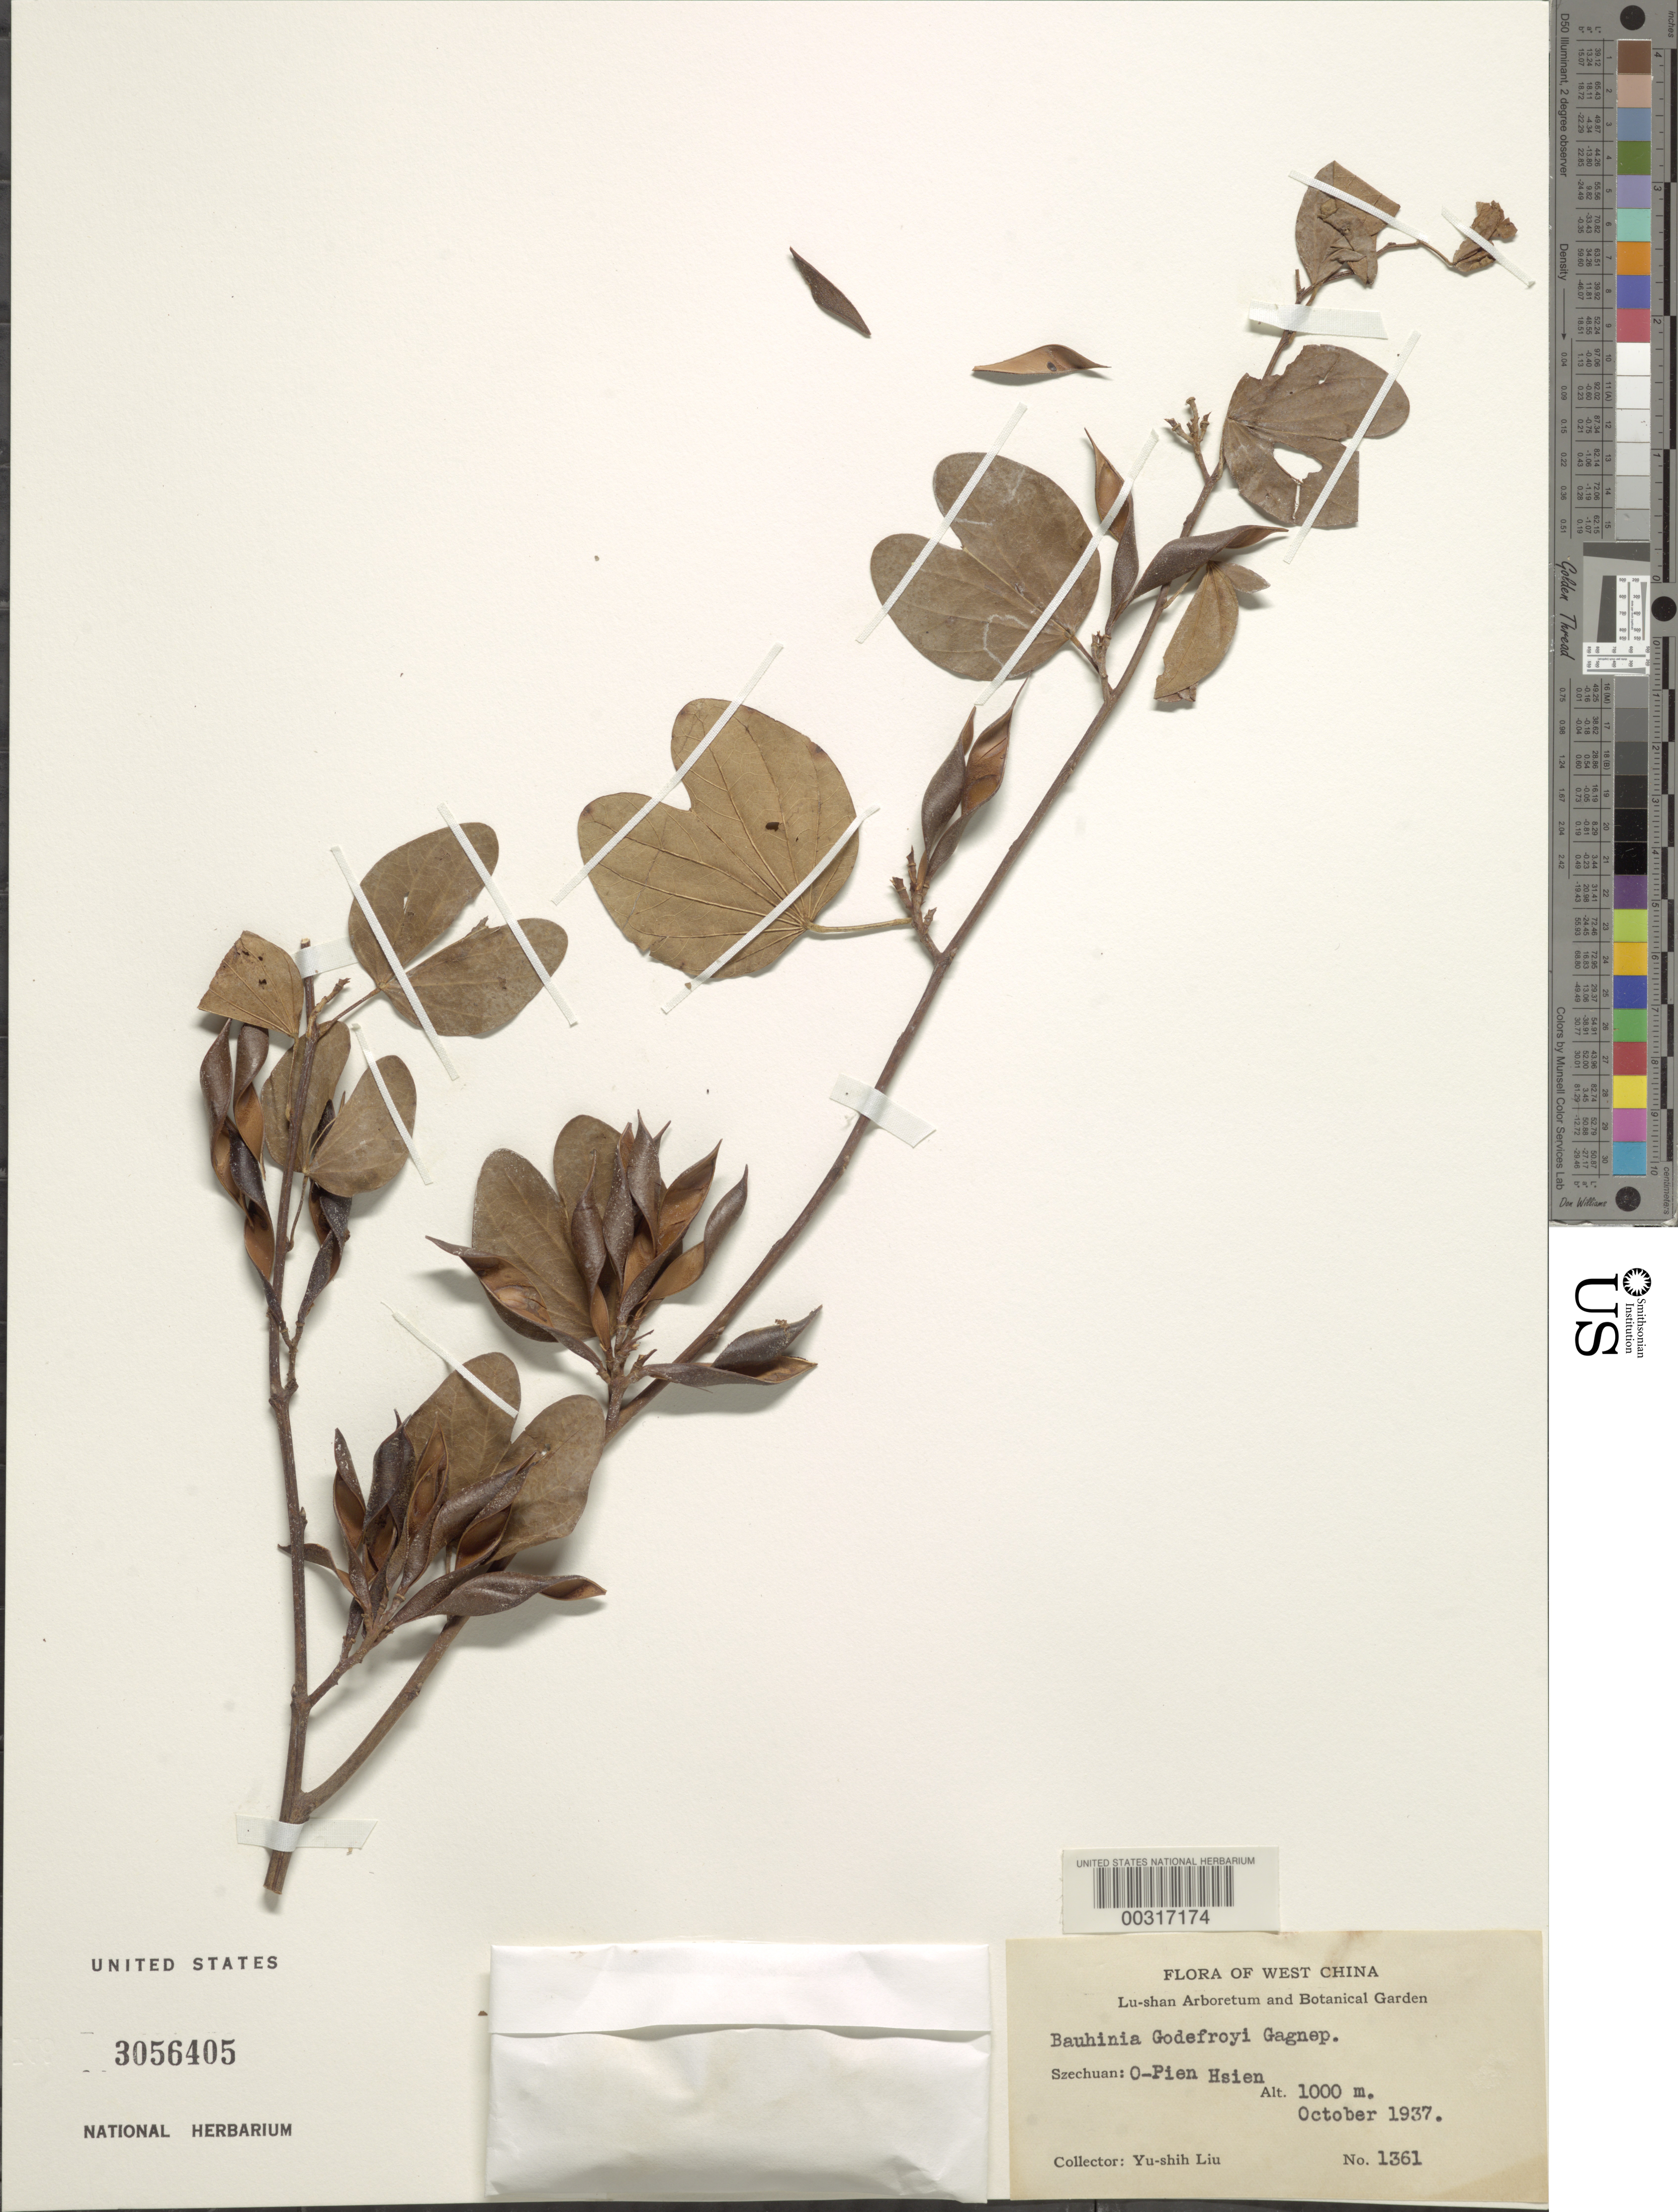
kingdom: Plantae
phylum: Tracheophyta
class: Magnoliopsida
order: Fabales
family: Fabaceae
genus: Bauhinia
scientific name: Bauhinia godefroyi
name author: Gagnep.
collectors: Y.-S. Liu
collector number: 1361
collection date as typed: Oct 1937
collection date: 1937-10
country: China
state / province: Sichuan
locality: O-pien hsien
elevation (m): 1000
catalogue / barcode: US 3056405